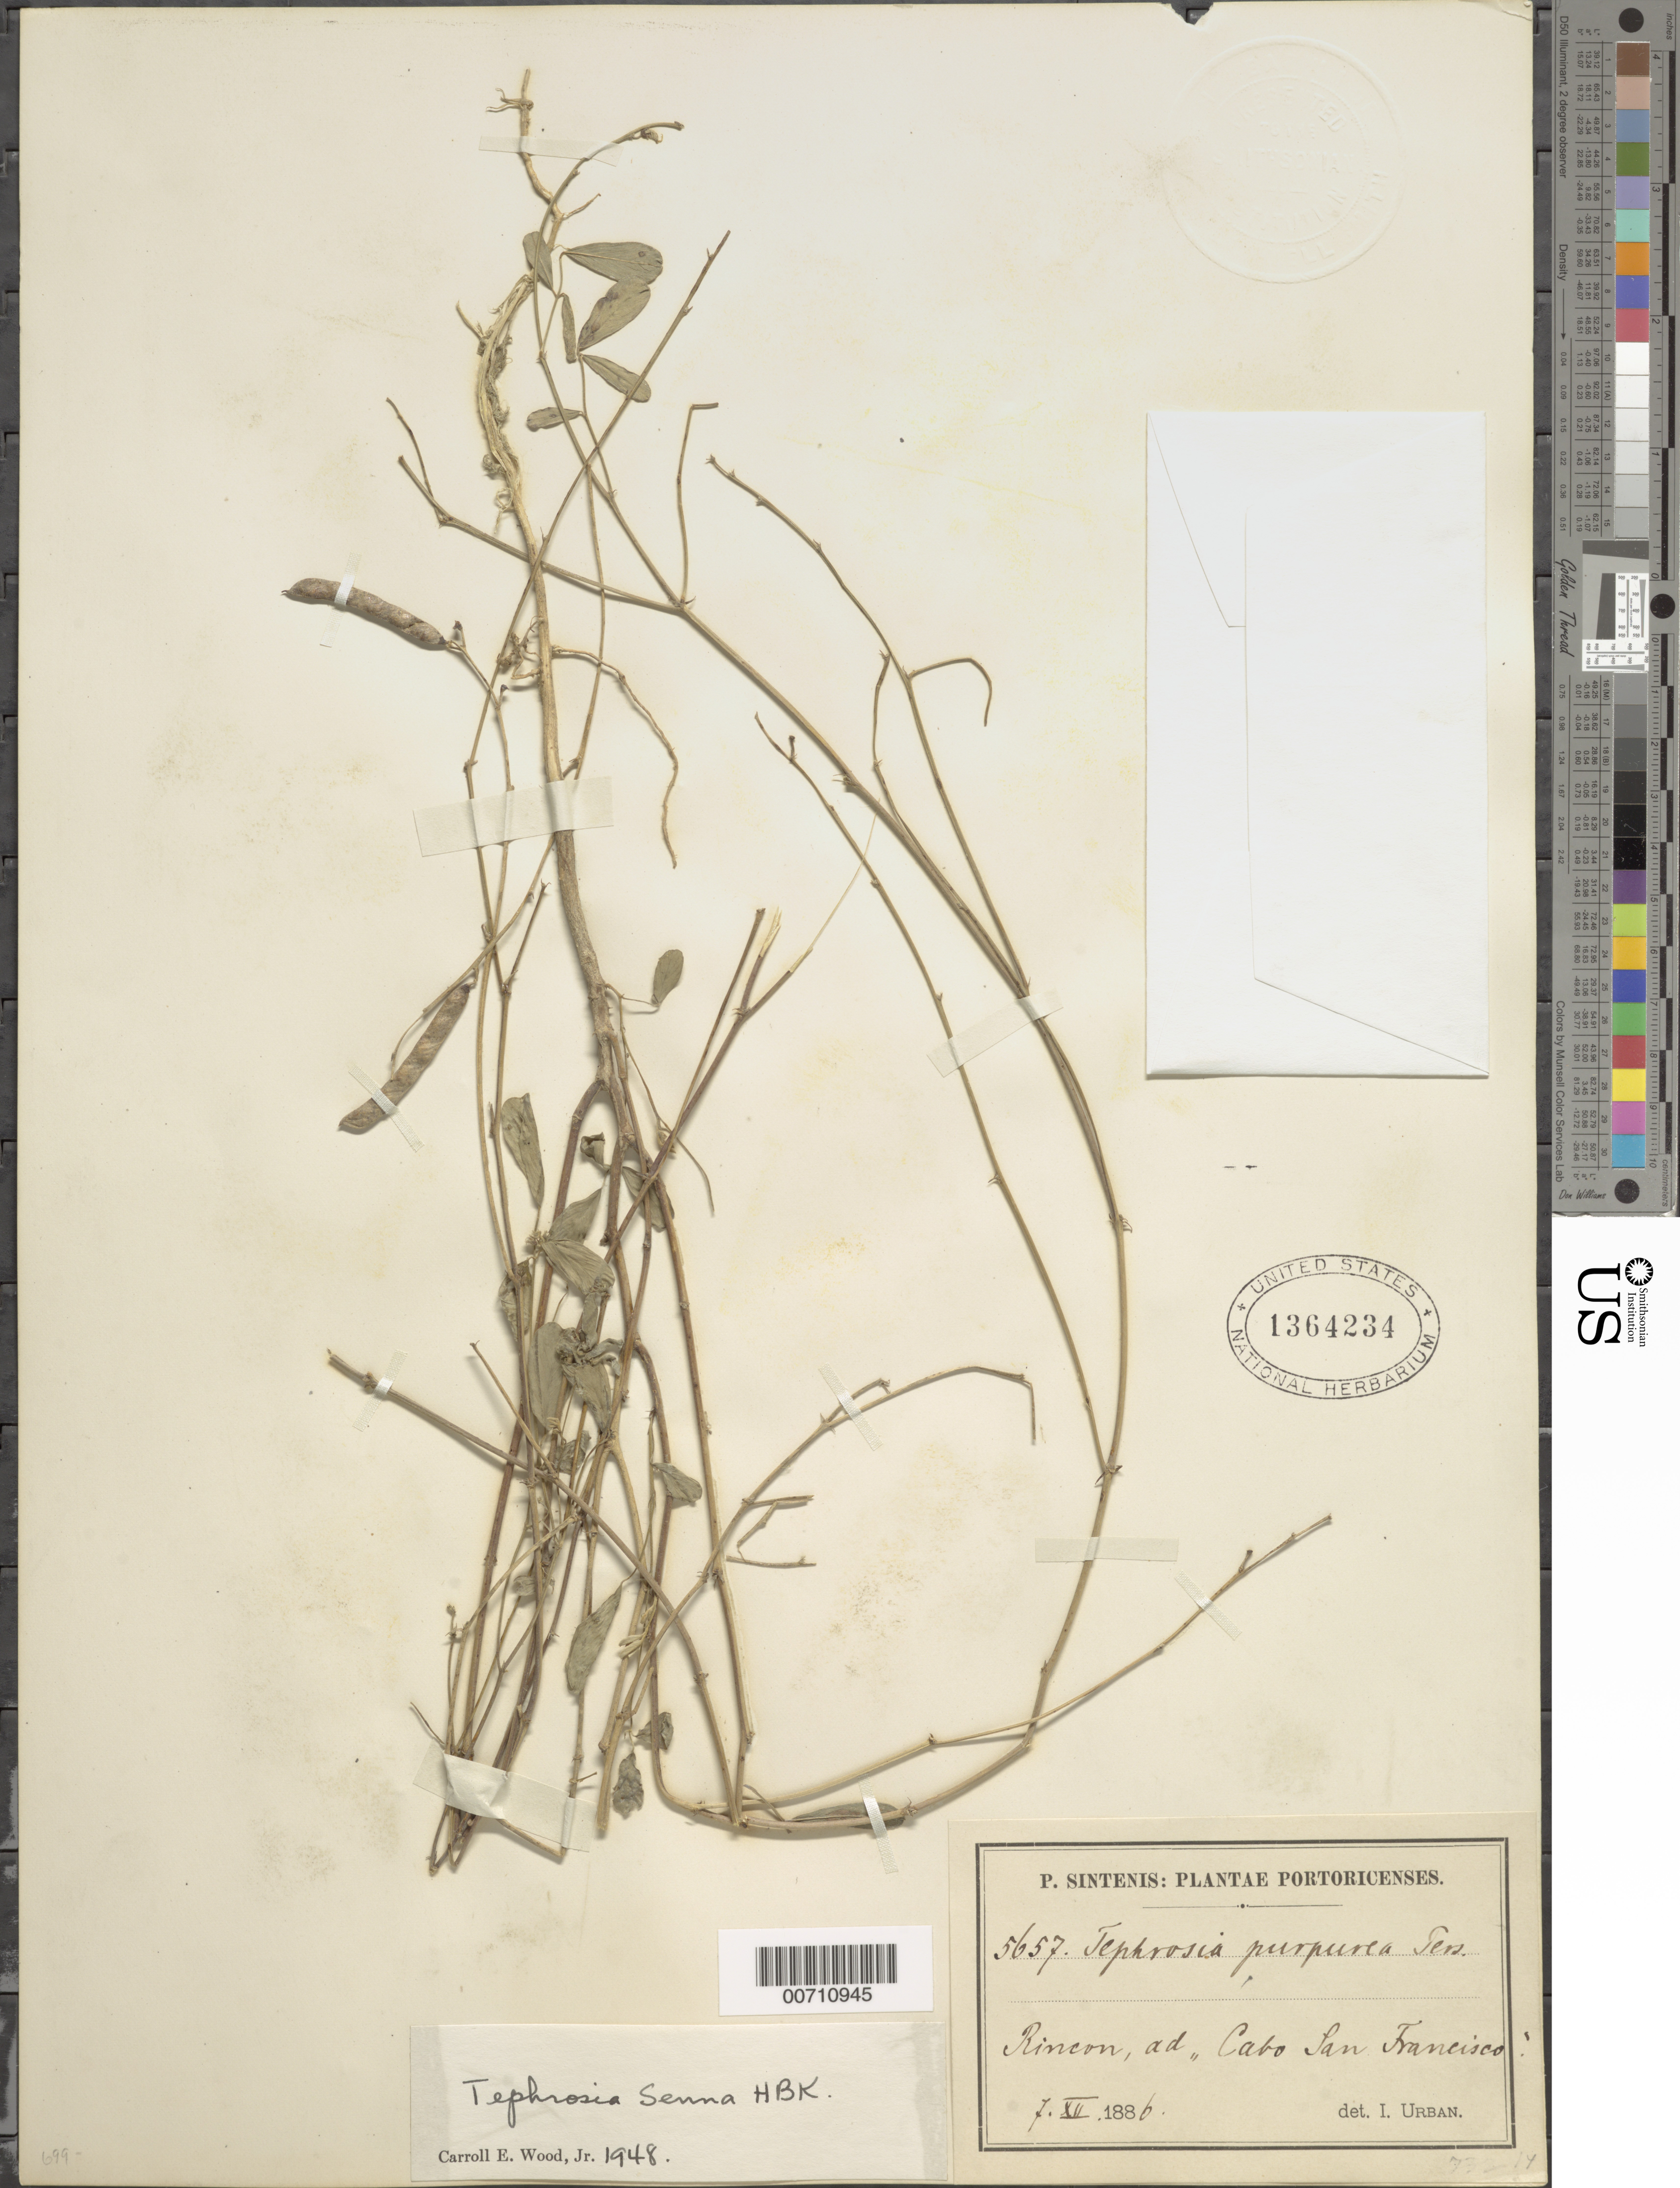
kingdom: Plantae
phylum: Tracheophyta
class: Magnoliopsida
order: Fabales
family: Fabaceae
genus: Tephrosia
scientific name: Tephrosia senna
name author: Kunth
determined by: Wood, C. E., Jr.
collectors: P. Sintenis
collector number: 5657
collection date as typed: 07 Dec 1886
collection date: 1886-12-07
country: Puerto Rico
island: Greater Antilles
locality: Rincon, ad Cabo San Francisco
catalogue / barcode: US 1364234